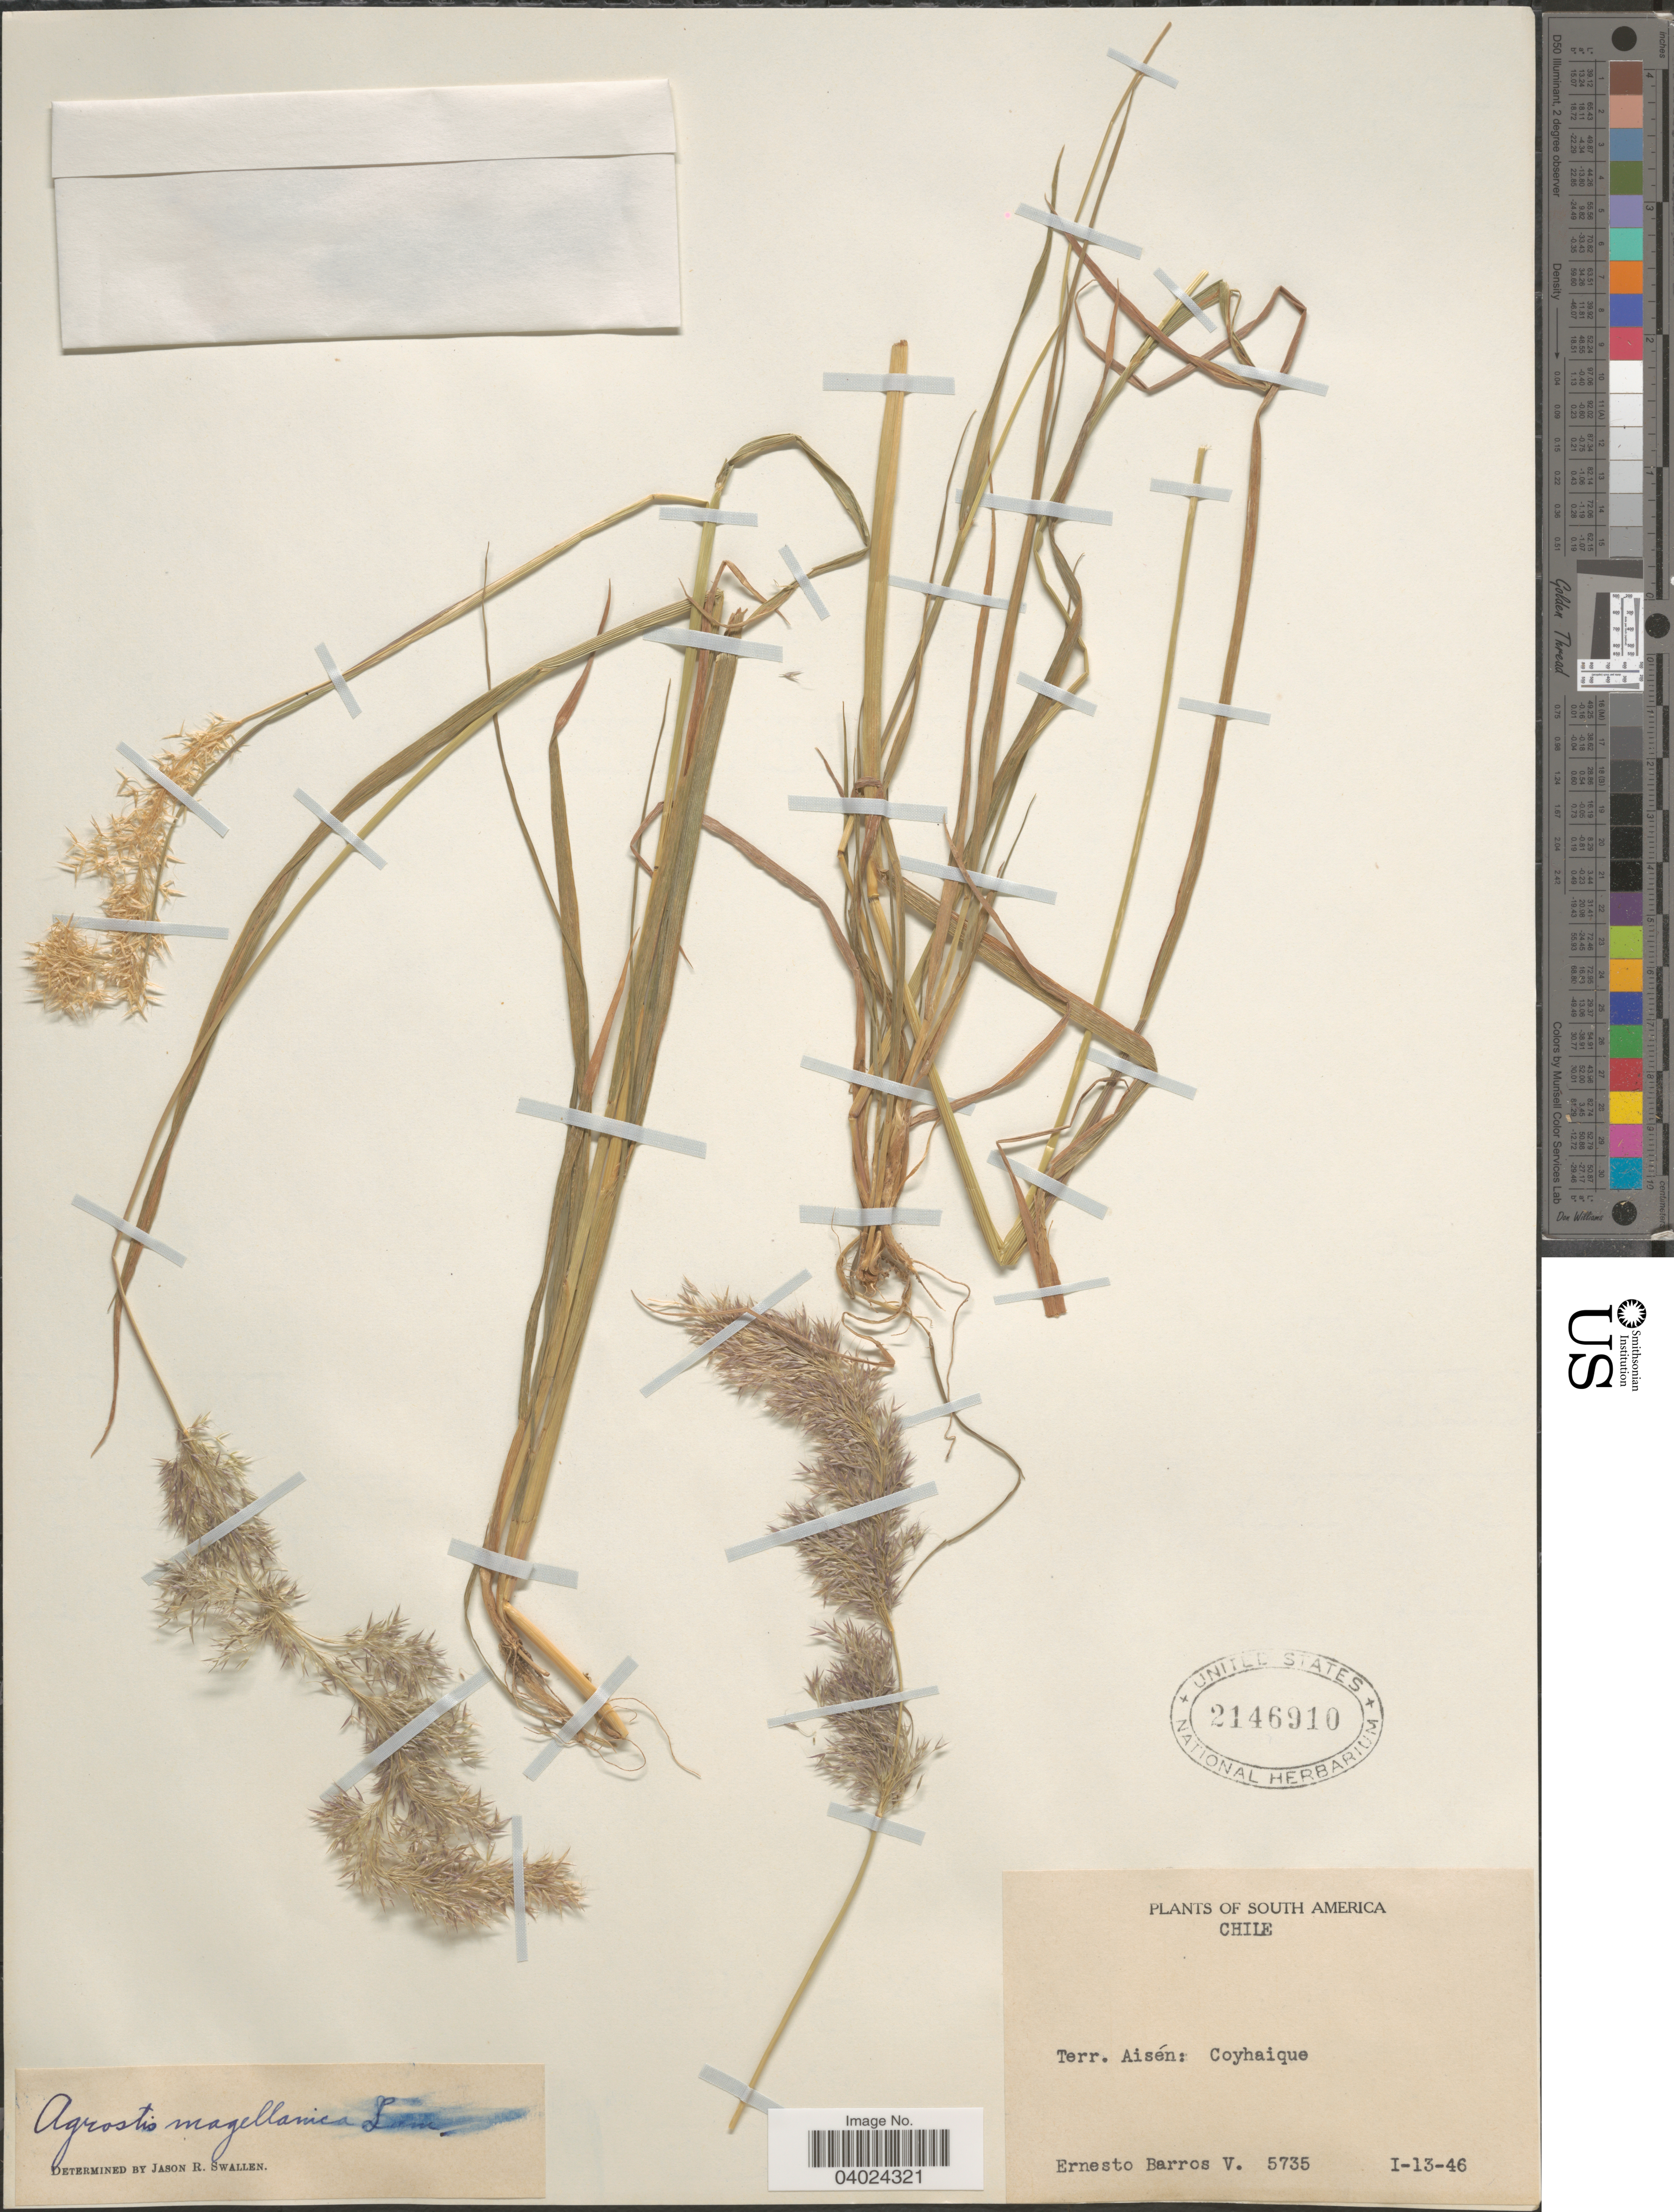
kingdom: Plantae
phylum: Tracheophyta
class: Liliopsida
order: Poales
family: Poaceae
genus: Agrostis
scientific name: Agrostis magellanica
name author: Lam.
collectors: E. Barros V.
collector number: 5735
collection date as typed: Transcribed d/m/y: 13/1/46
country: Chile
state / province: Aisén (XI)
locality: Terr. Aisén: Coyhaique.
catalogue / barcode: US 2146910